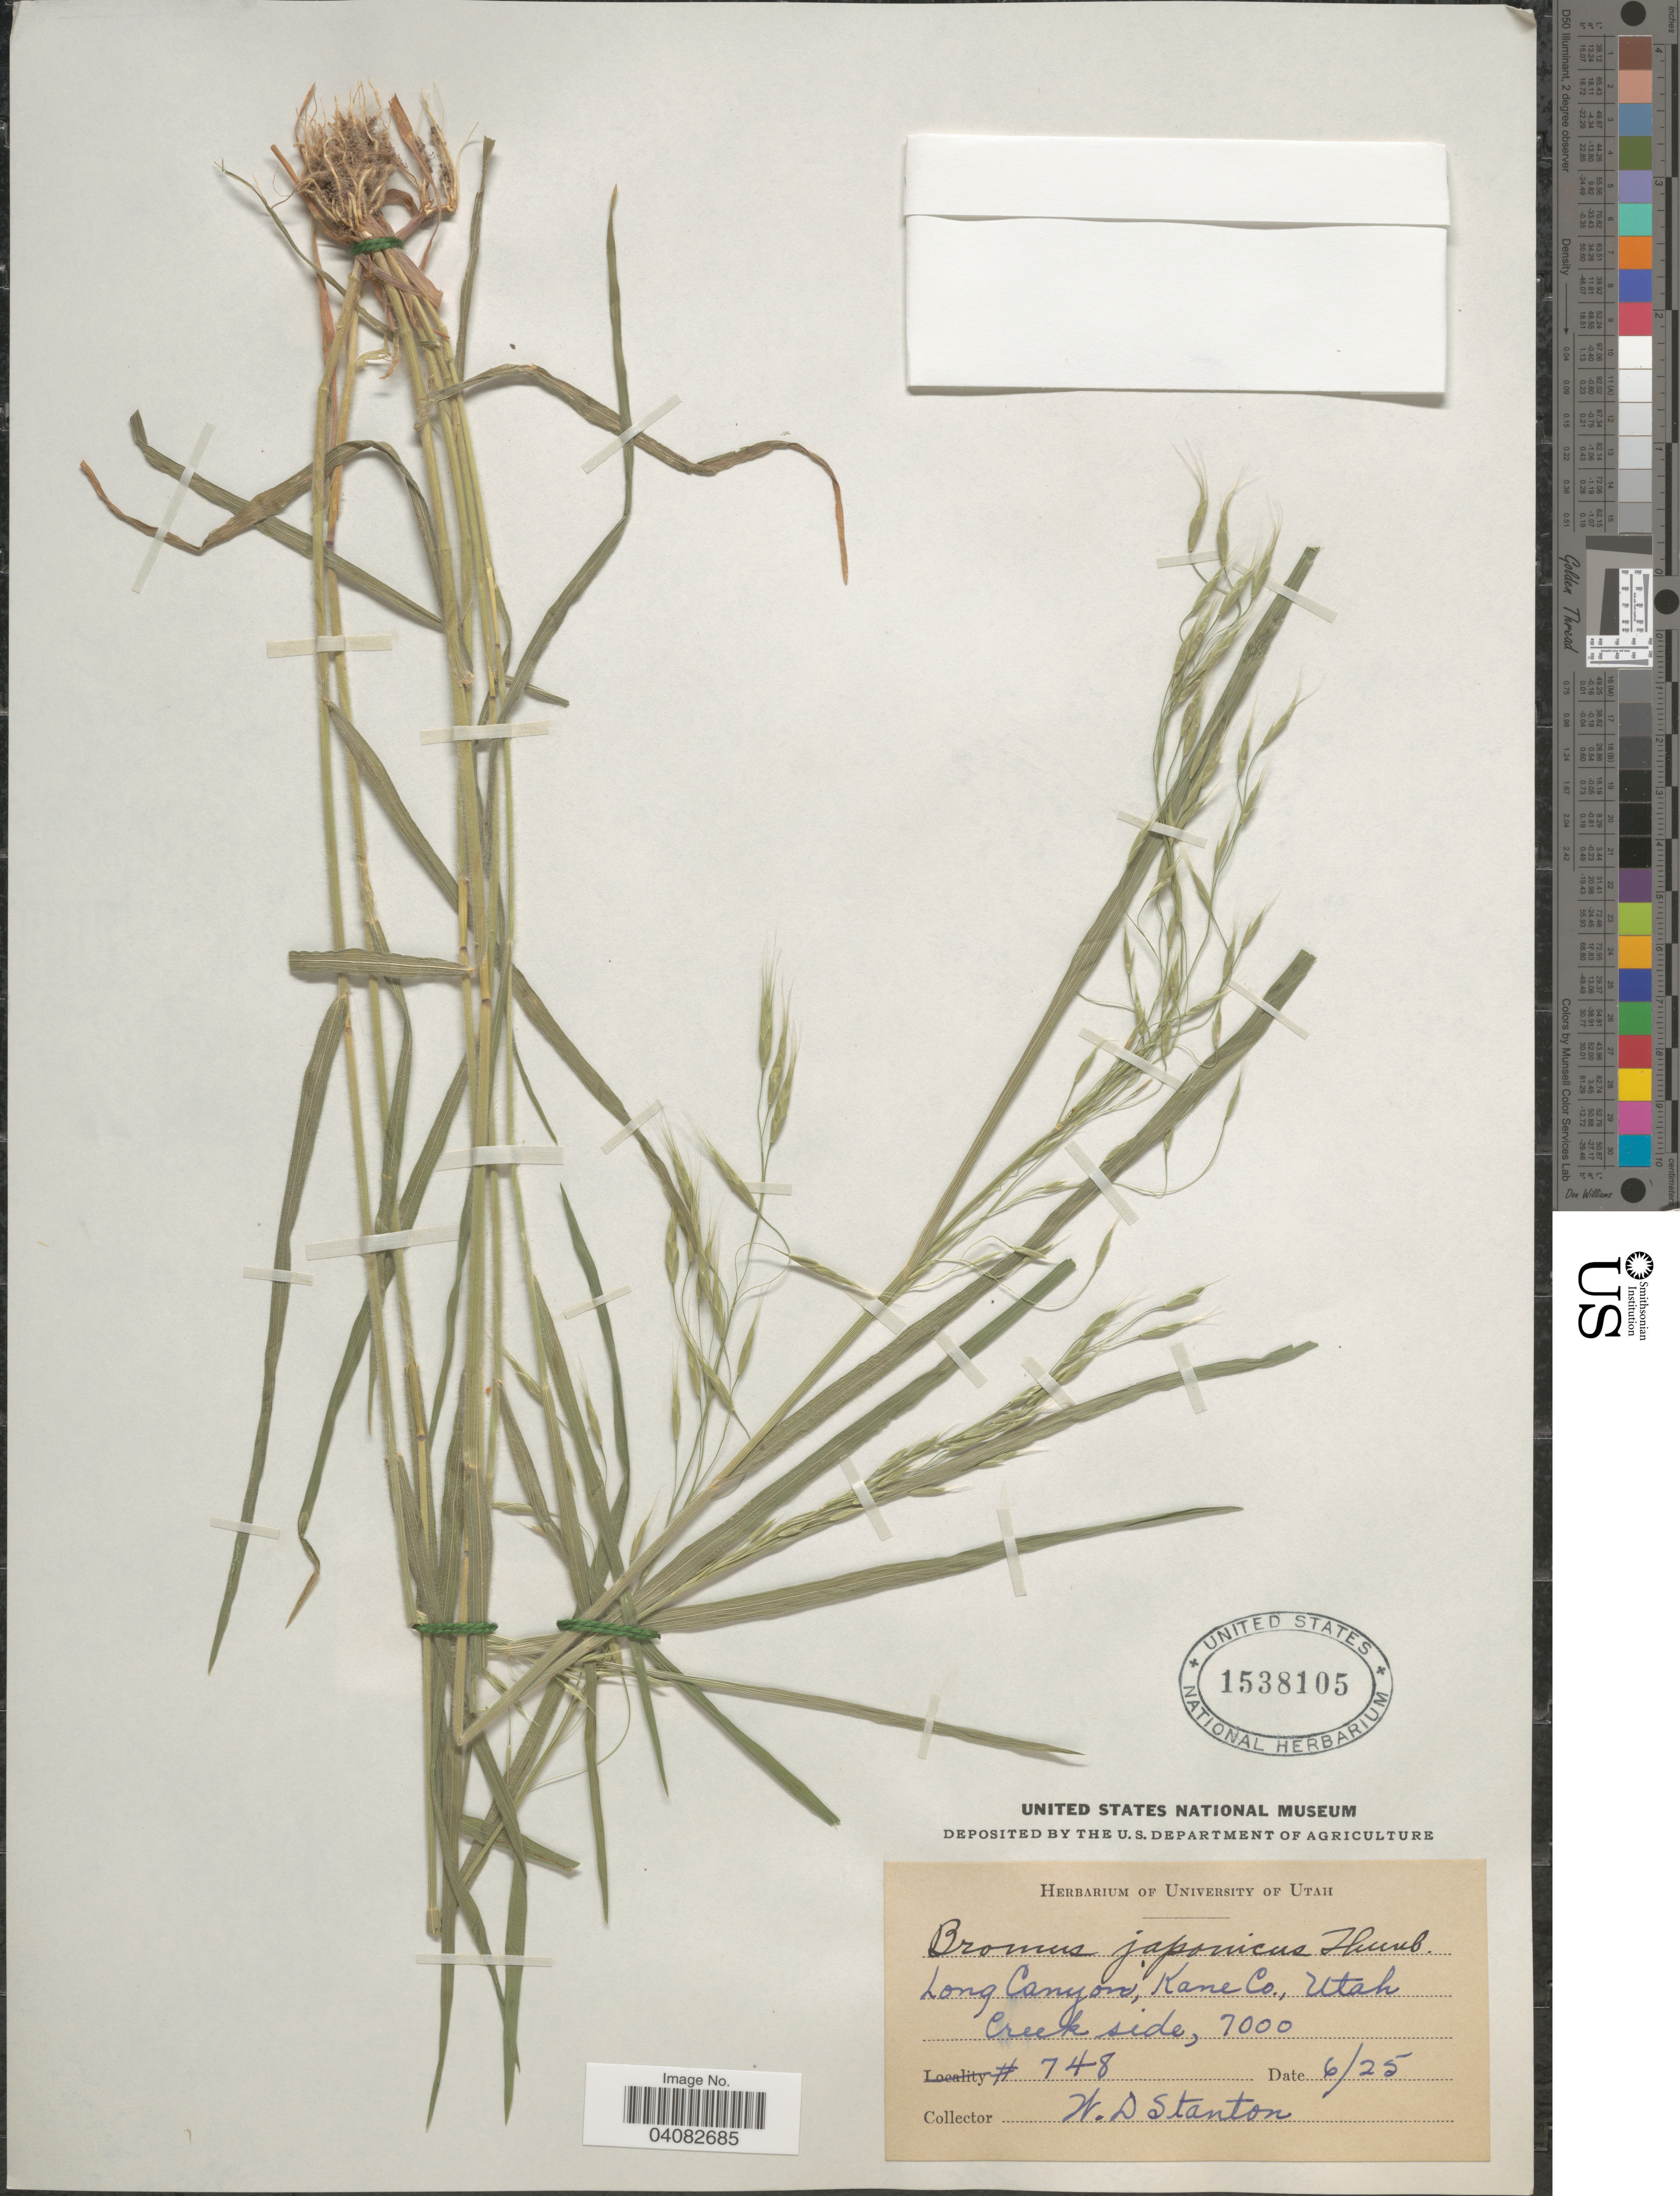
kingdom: Plantae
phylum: Tracheophyta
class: Liliopsida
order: Poales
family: Poaceae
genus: Bromus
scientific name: Bromus japonicus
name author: Houtt.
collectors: W. Stanton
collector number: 748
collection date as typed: Transcribed d/m/y: /6/25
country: United States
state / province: Utah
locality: Long Canyon, Kane Co., Creek side.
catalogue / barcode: US 1538105